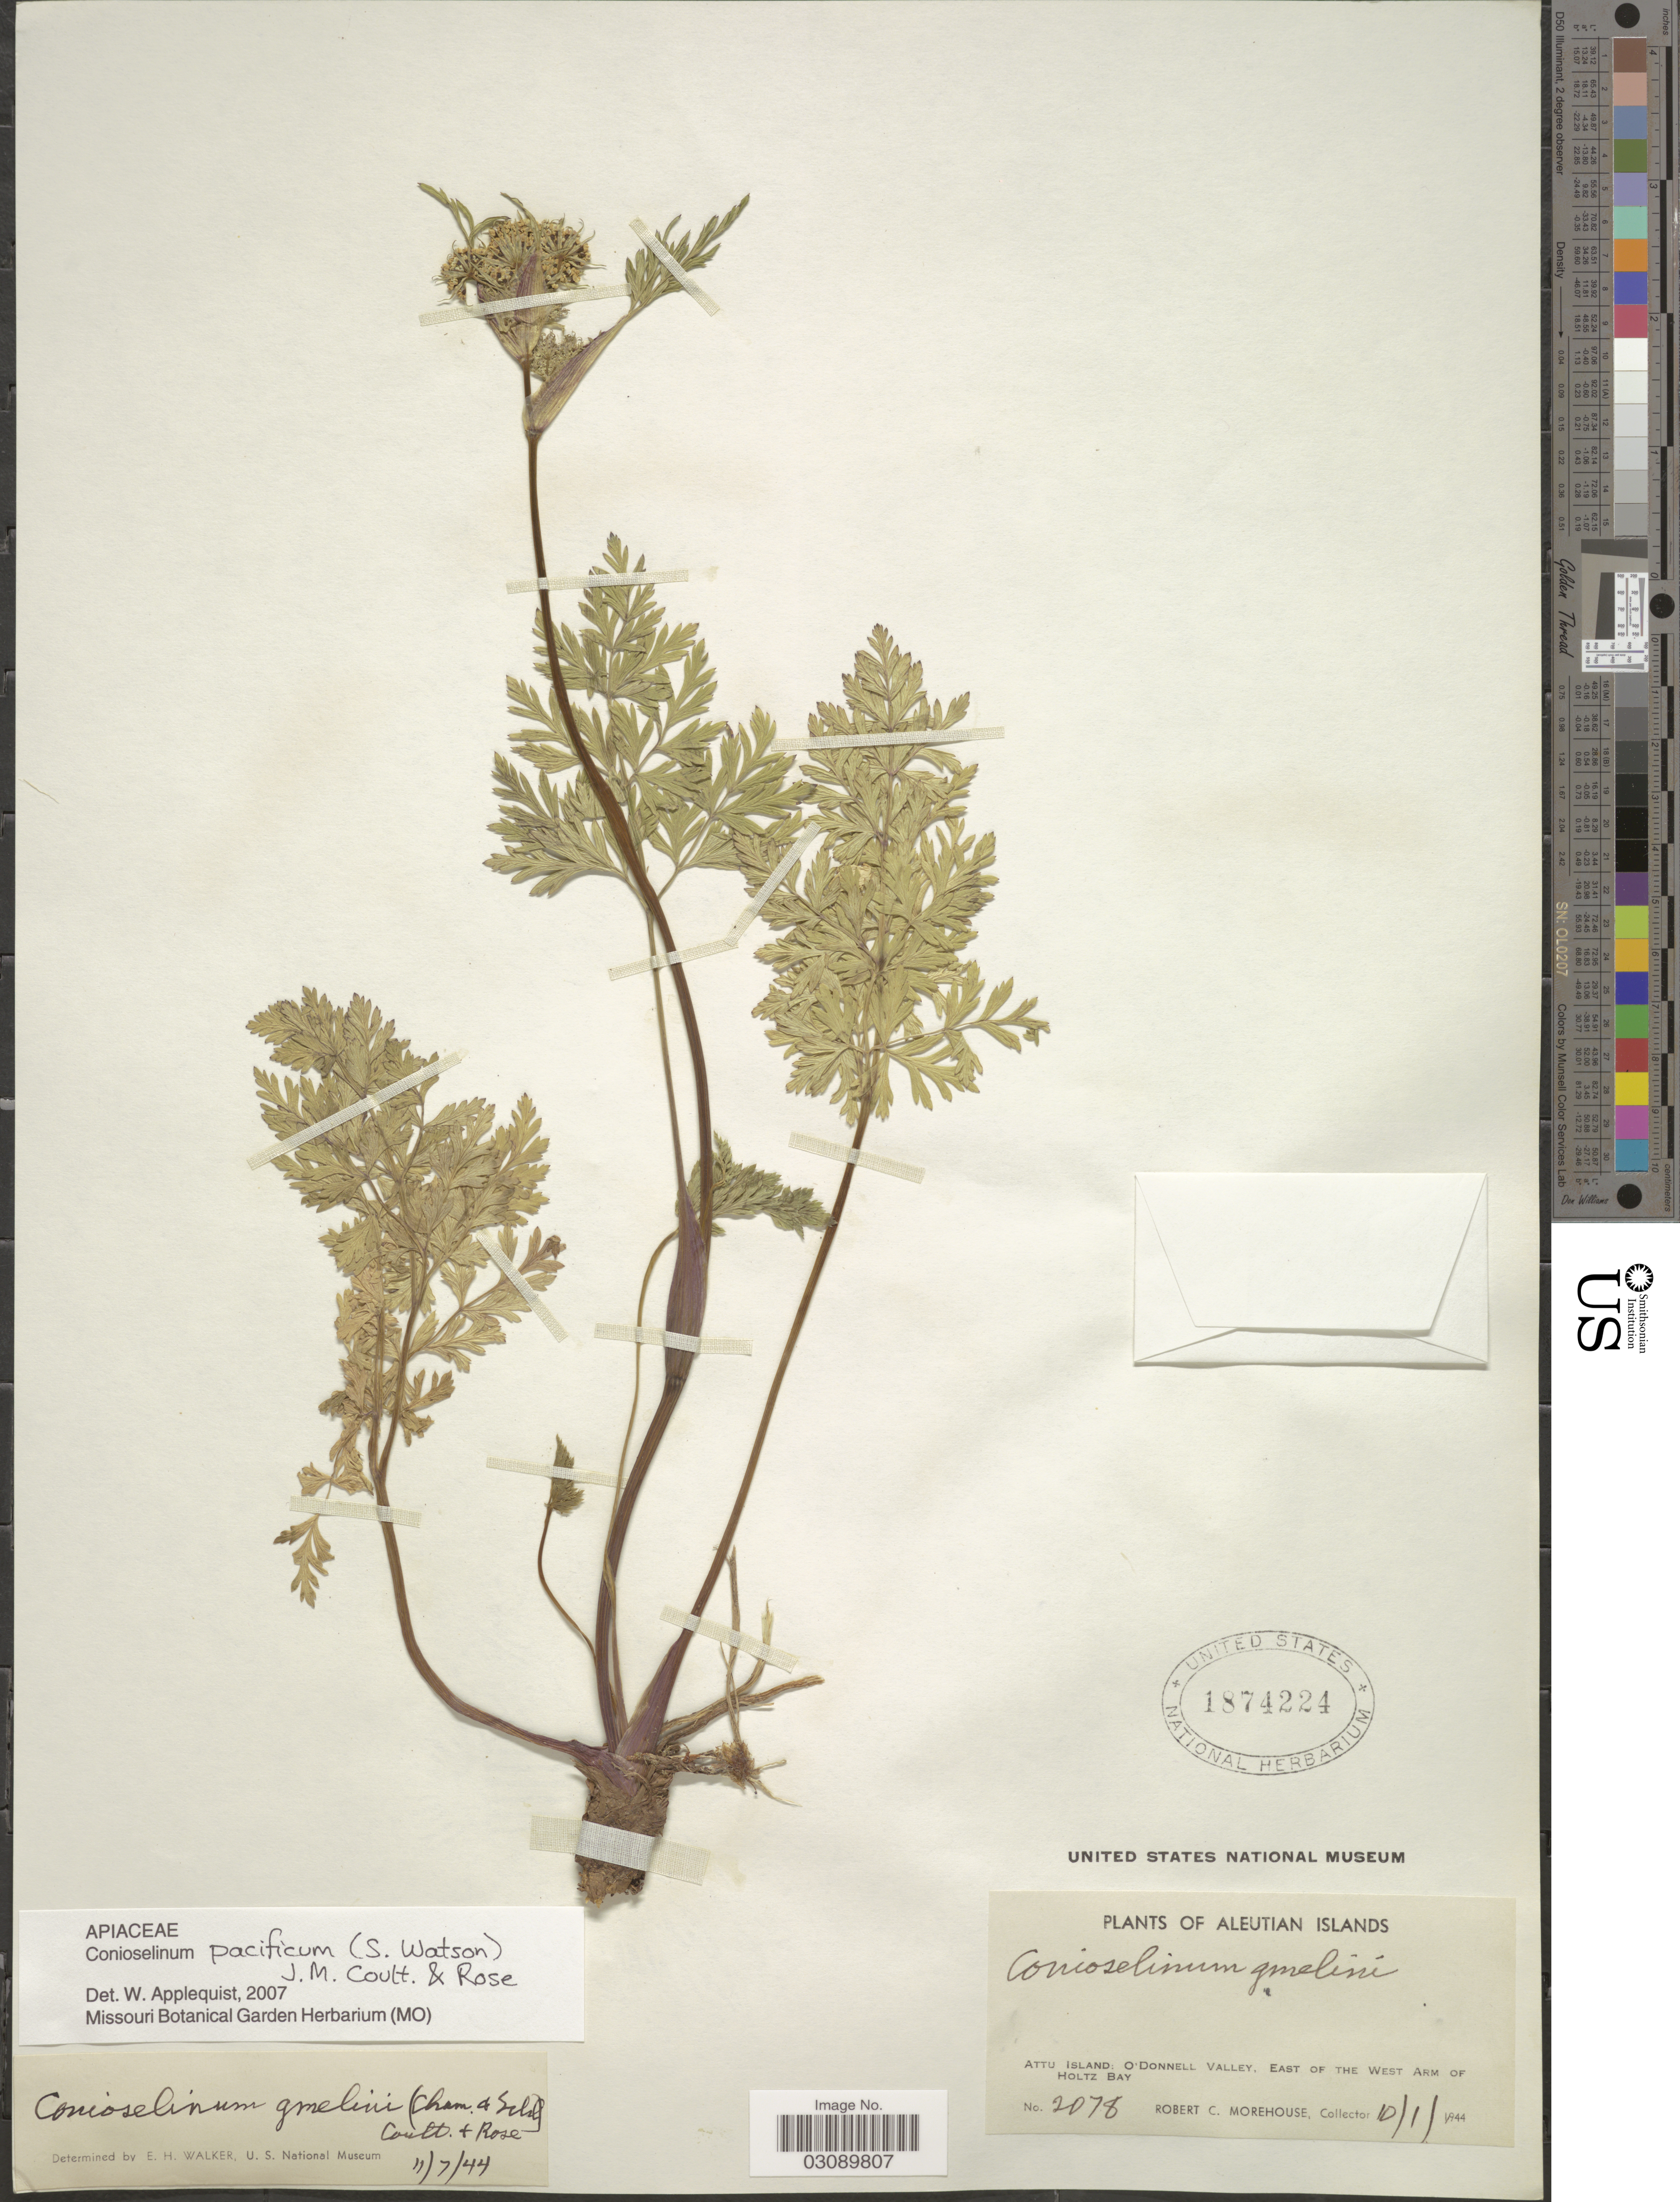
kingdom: Plantae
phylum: Tracheophyta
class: Magnoliopsida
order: Apiales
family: Apiaceae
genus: Conioselinum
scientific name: Conioselinum pacificum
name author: (S. Watson) J.M. Coult. & Rose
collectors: R. Morehouse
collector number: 2078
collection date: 1944-01-10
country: United States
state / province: Alaska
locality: Aleutian Islands. Attu Island: O'Donnell Valley, East of the West Arm of Holtz Bay.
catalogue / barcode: US 1874224